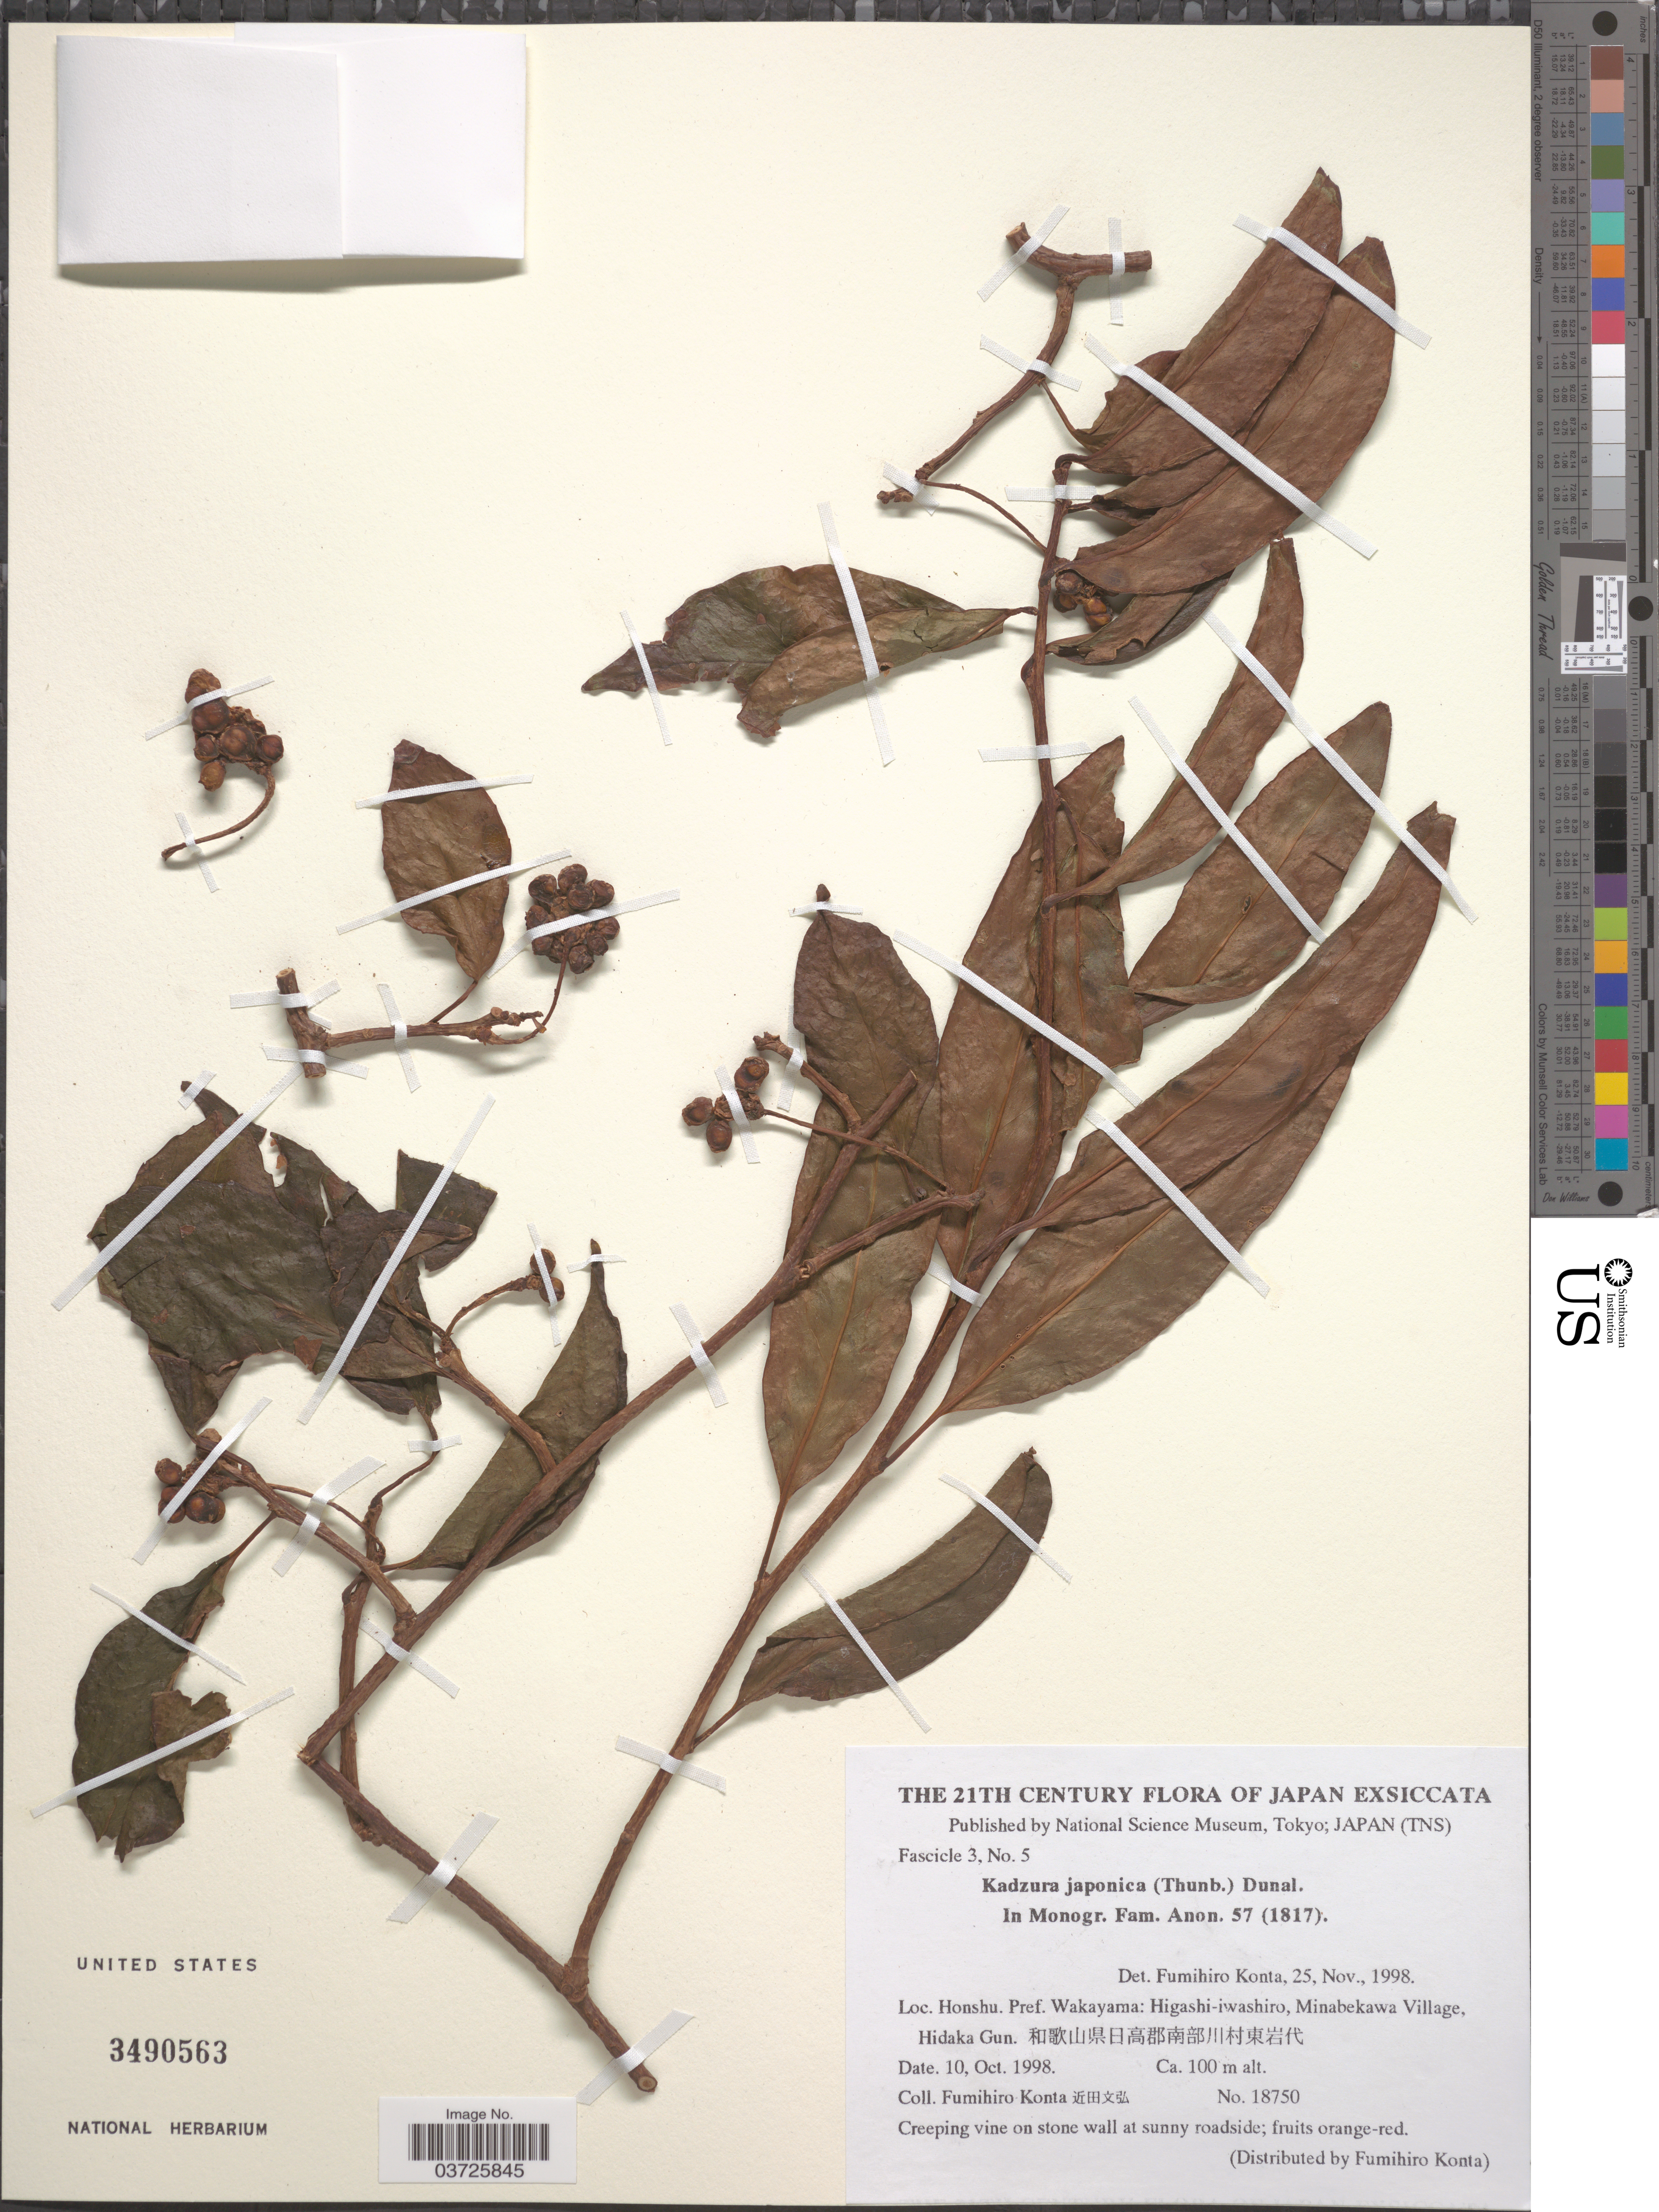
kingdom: Plantae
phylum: Tracheophyta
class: Magnoliopsida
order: Austrobaileyales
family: Schisandraceae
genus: Kadsura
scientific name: Kadsura japonica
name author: (L.) Dunal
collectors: F. Konta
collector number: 18750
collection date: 1998-10-10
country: Japan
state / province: Wakayama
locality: Honshu. Pref. Wakayama: Higashi-iwashiro, Minabekawa Village, Hidaka Gun. X. At sunny roadside.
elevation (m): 100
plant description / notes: Fruit temporarily sampled for micro-CT scanning.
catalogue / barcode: US 3490563